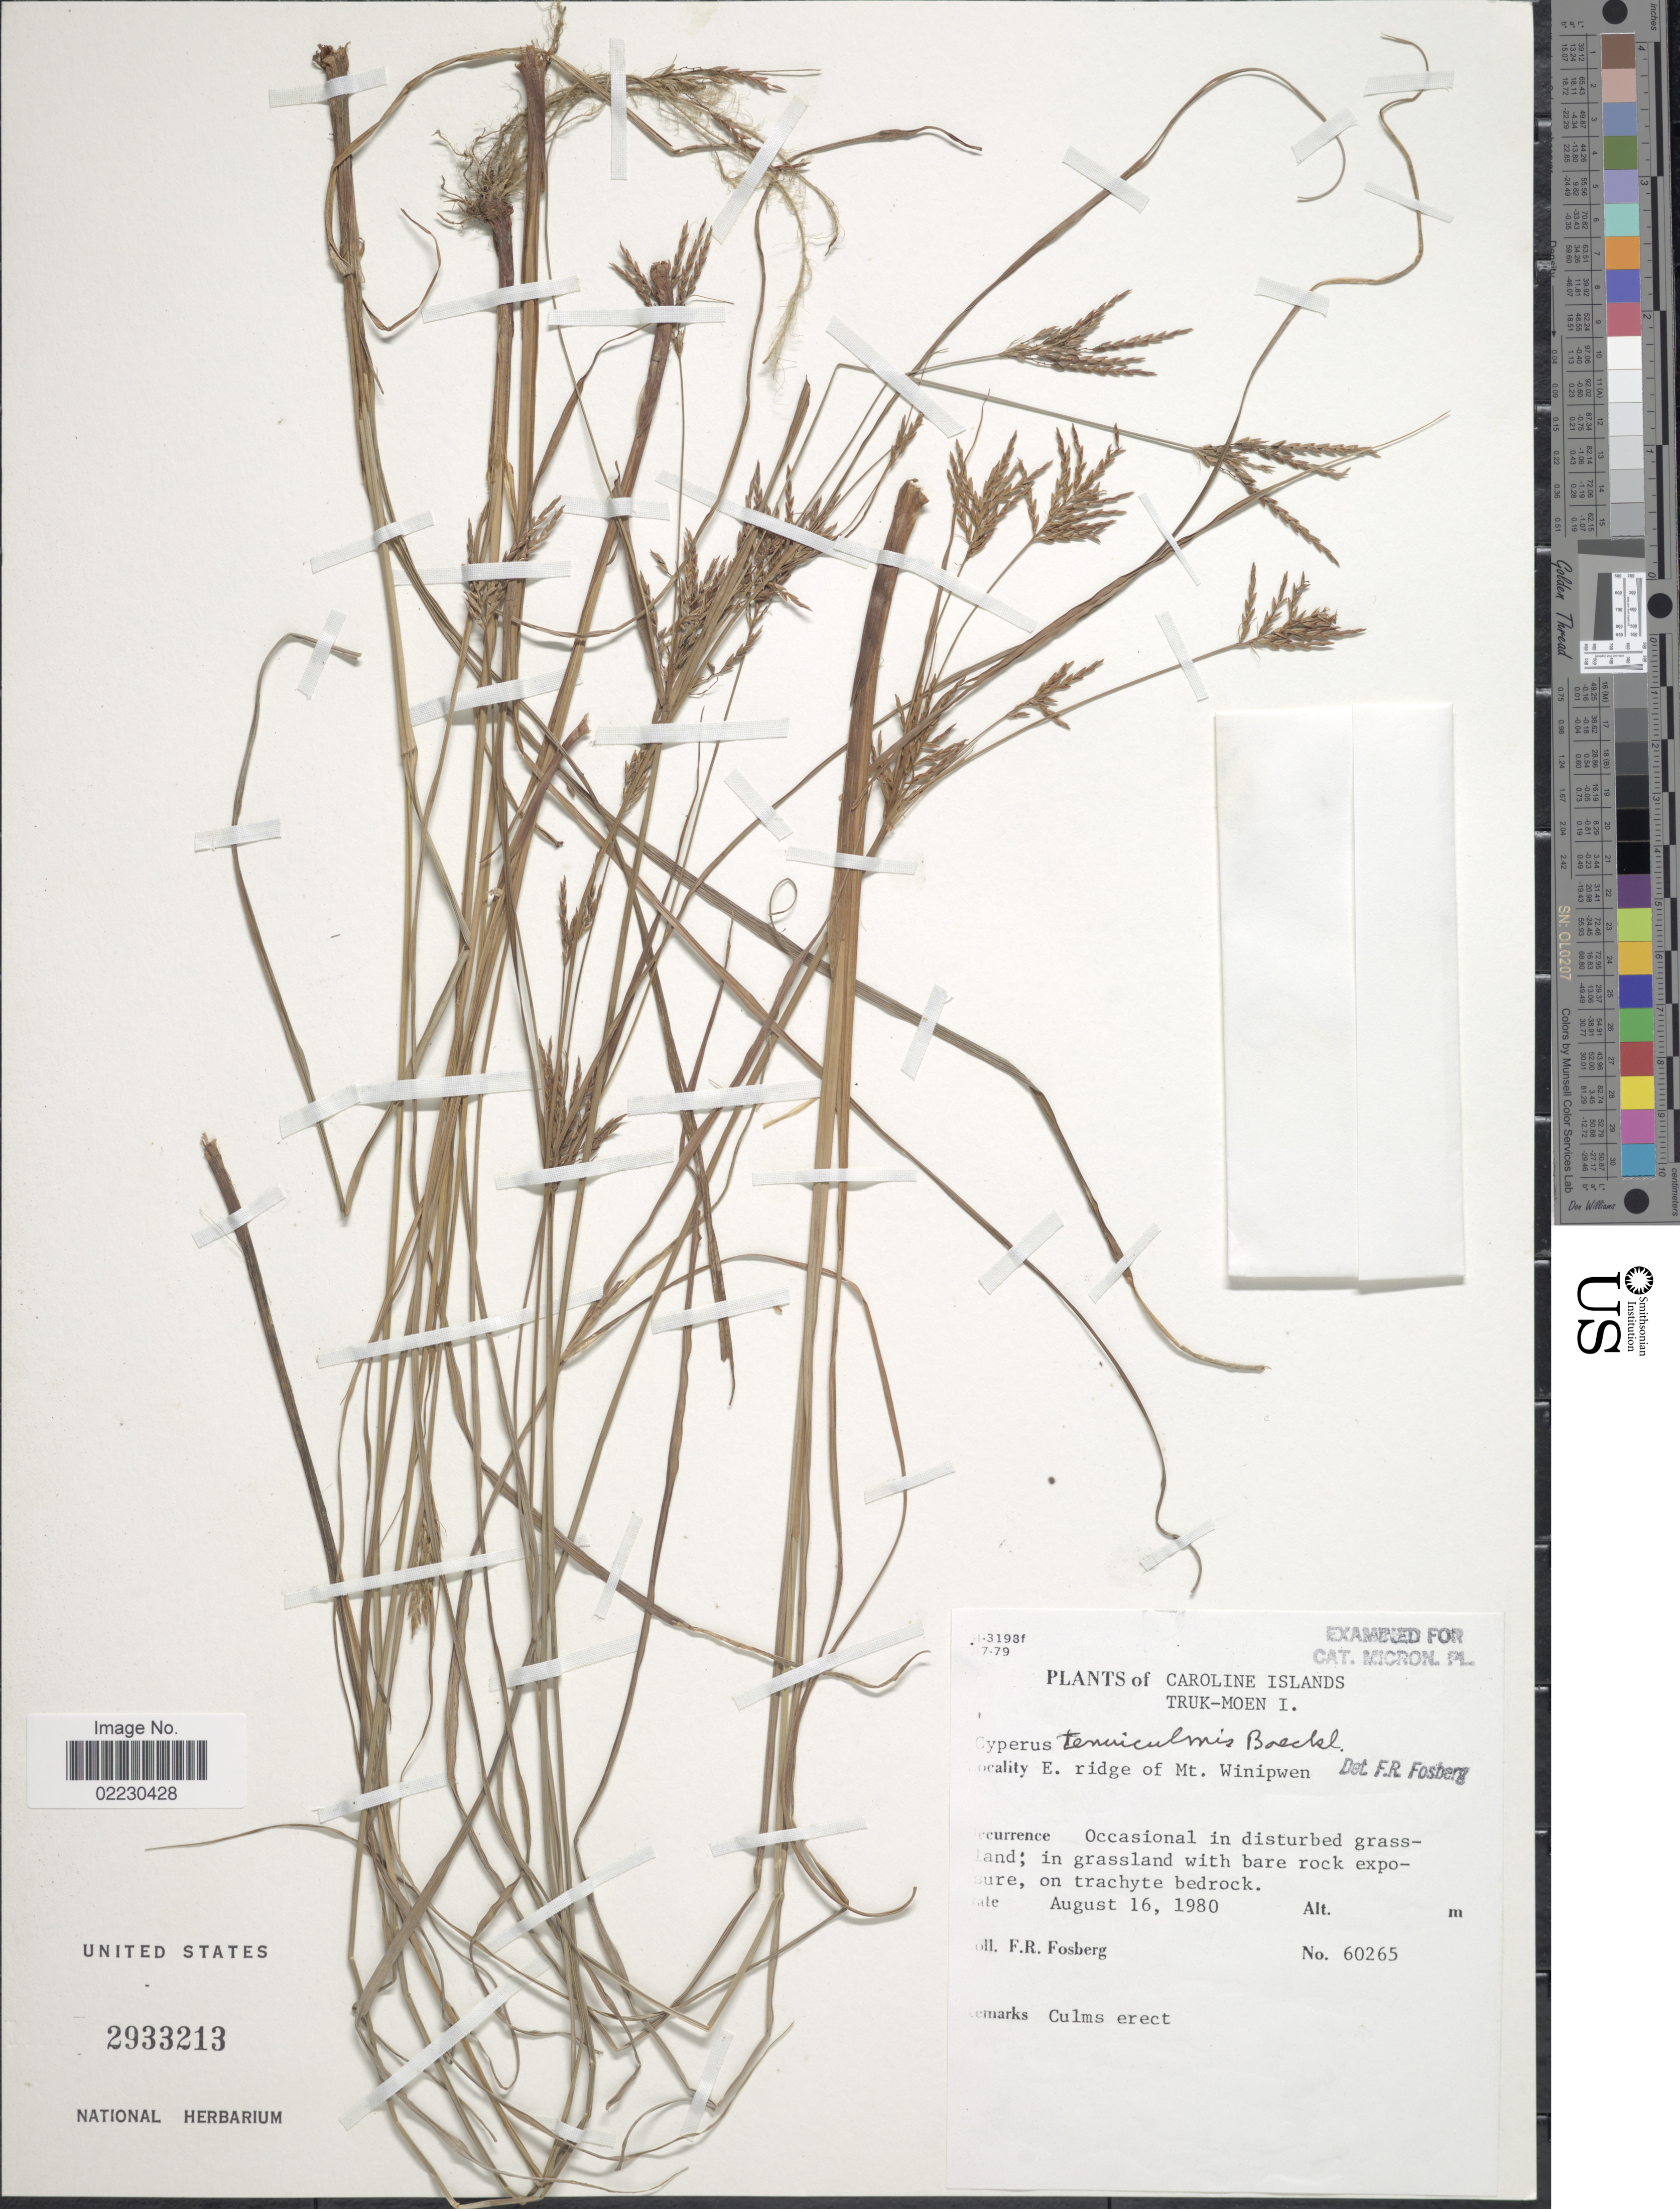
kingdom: Plantae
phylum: Tracheophyta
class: Liliopsida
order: Poales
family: Cyperaceae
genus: Cyperus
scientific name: Cyperus tenuiculmis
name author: Boeckeler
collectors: F. R. Fosberg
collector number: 60265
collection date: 1980-08-16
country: Micronesia, Federated States of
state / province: Truk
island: Moen [Wono]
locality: The Caroline Islands, Truk-Moen I. E. ridge of Mt. Winipwen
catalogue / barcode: US 2933213